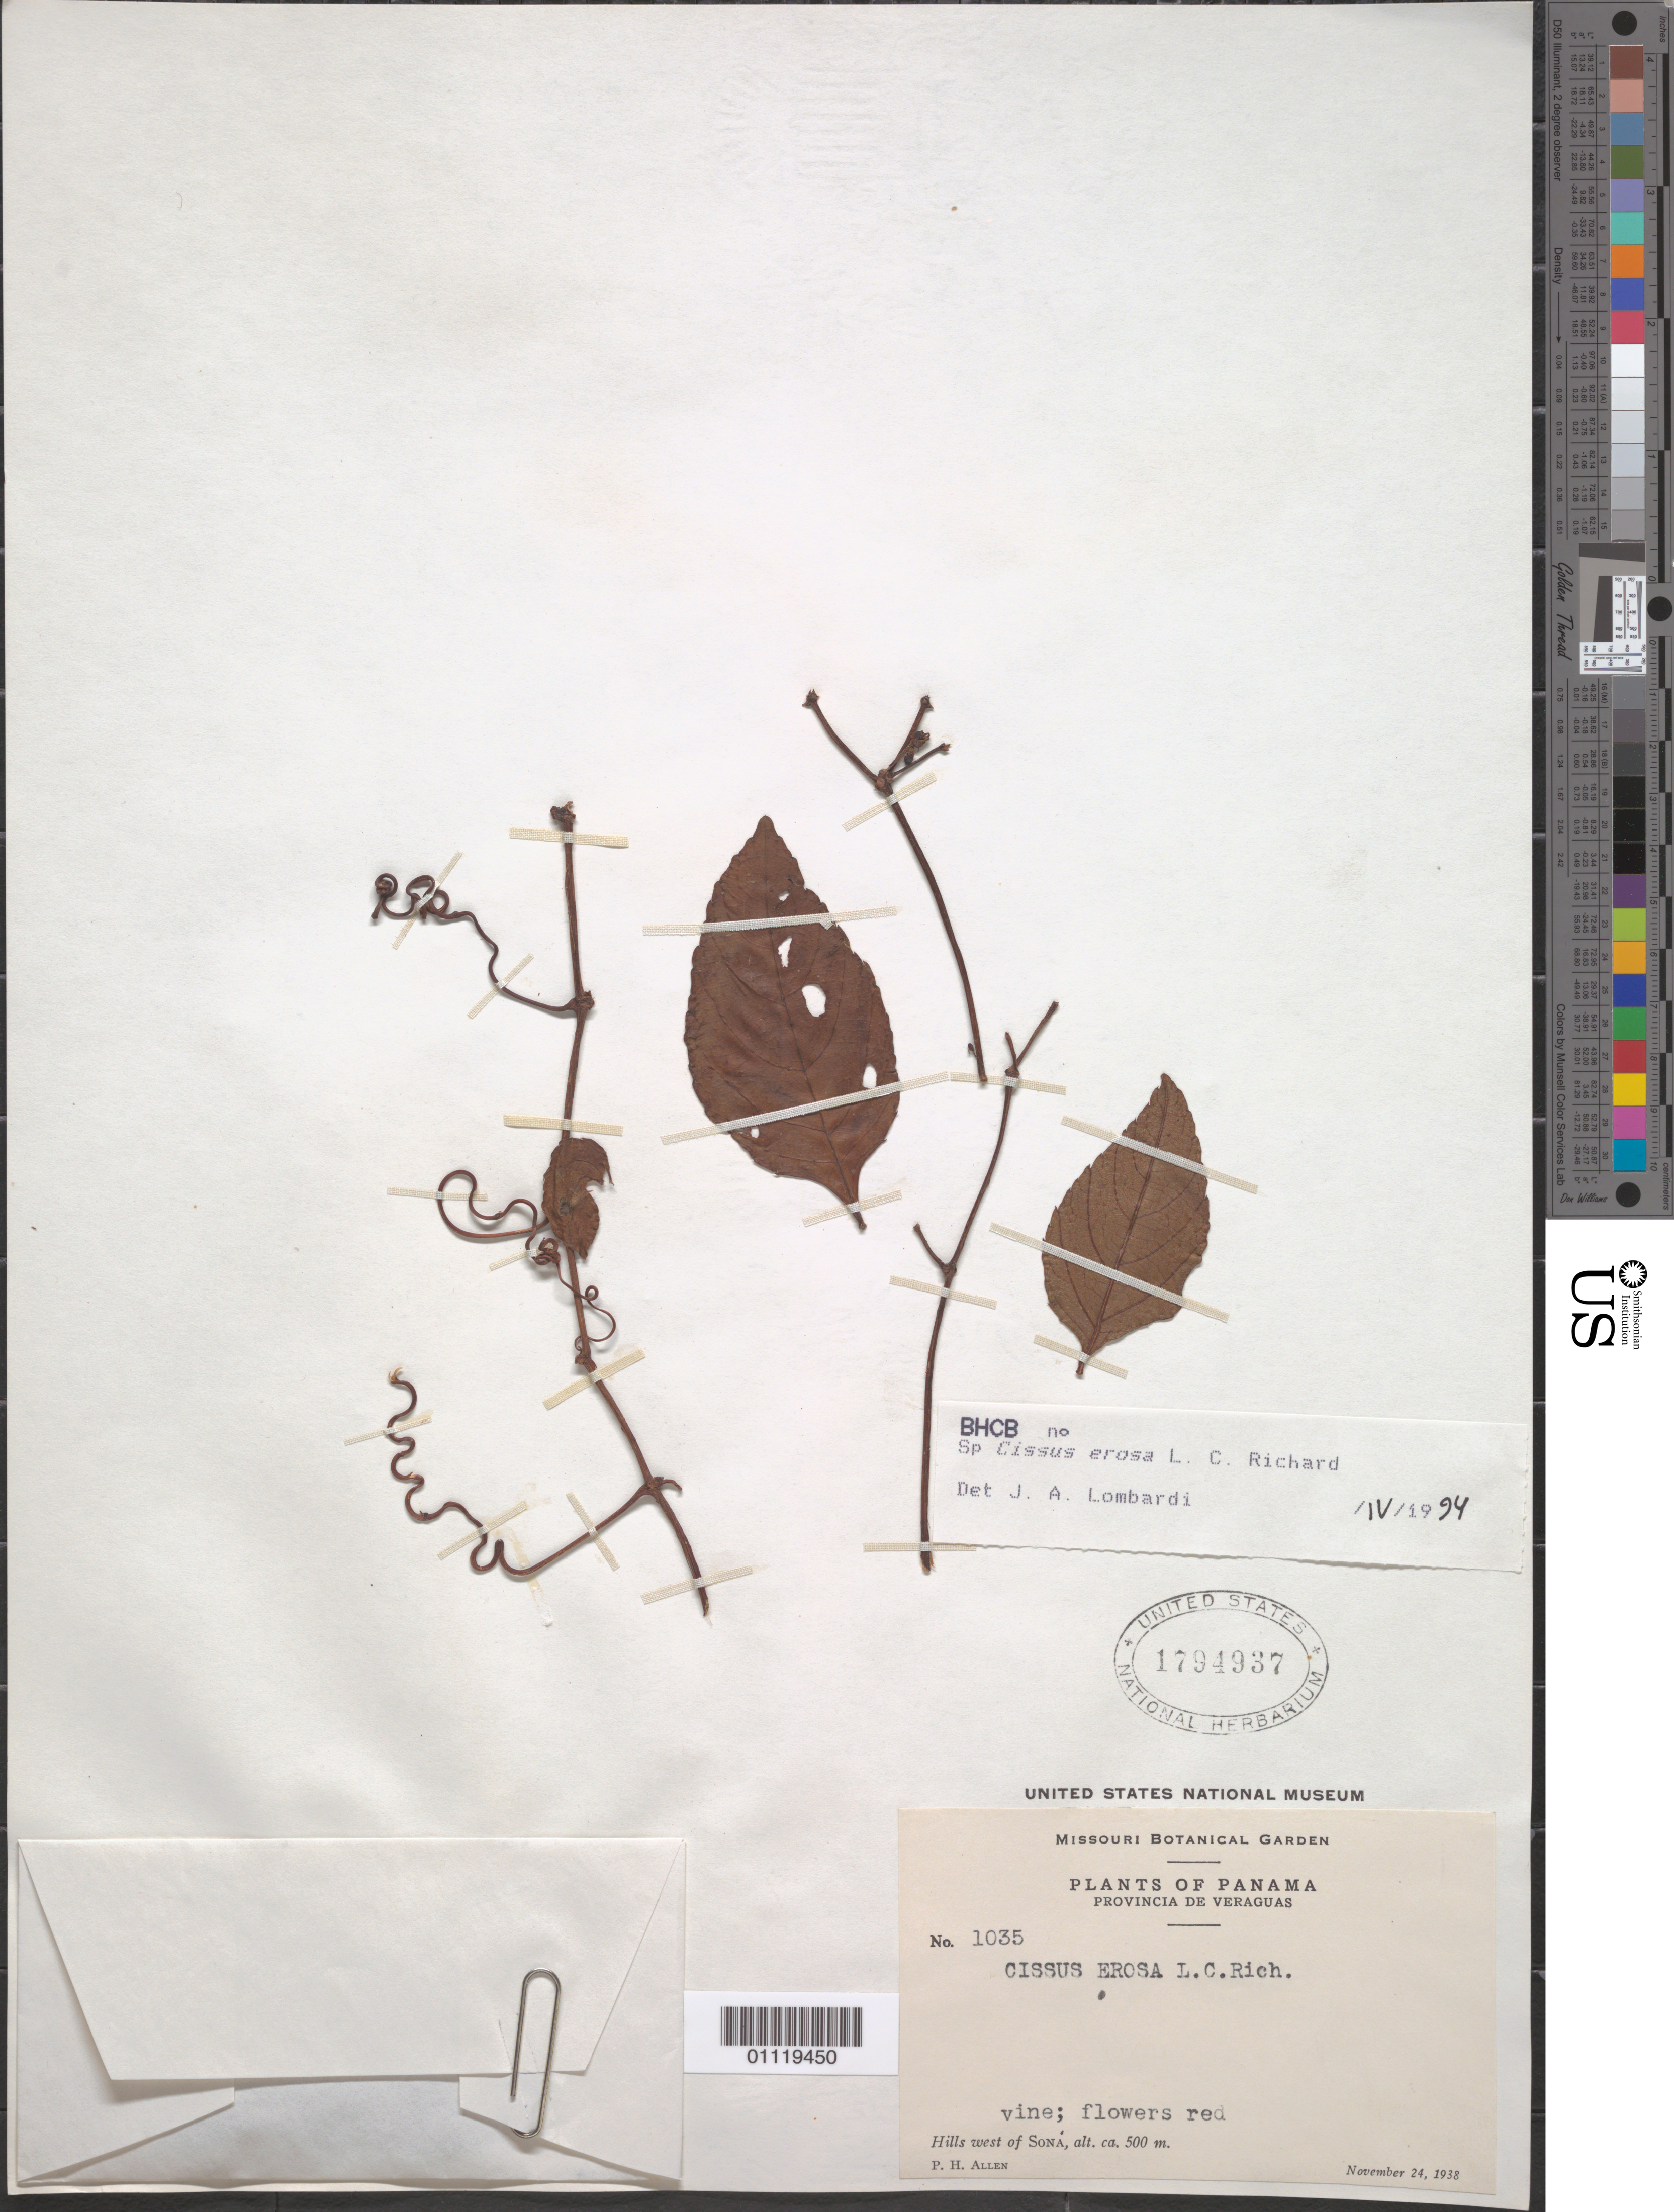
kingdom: Plantae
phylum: Tracheophyta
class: Magnoliopsida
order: Vitales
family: Vitaceae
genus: Cissus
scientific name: Cissus erosa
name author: Rich.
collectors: P. H. Allen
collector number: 1035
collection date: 1938-11-24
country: Panama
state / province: Veraguas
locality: Hills W of Sona.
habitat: Vine.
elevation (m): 500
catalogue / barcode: US 1794937